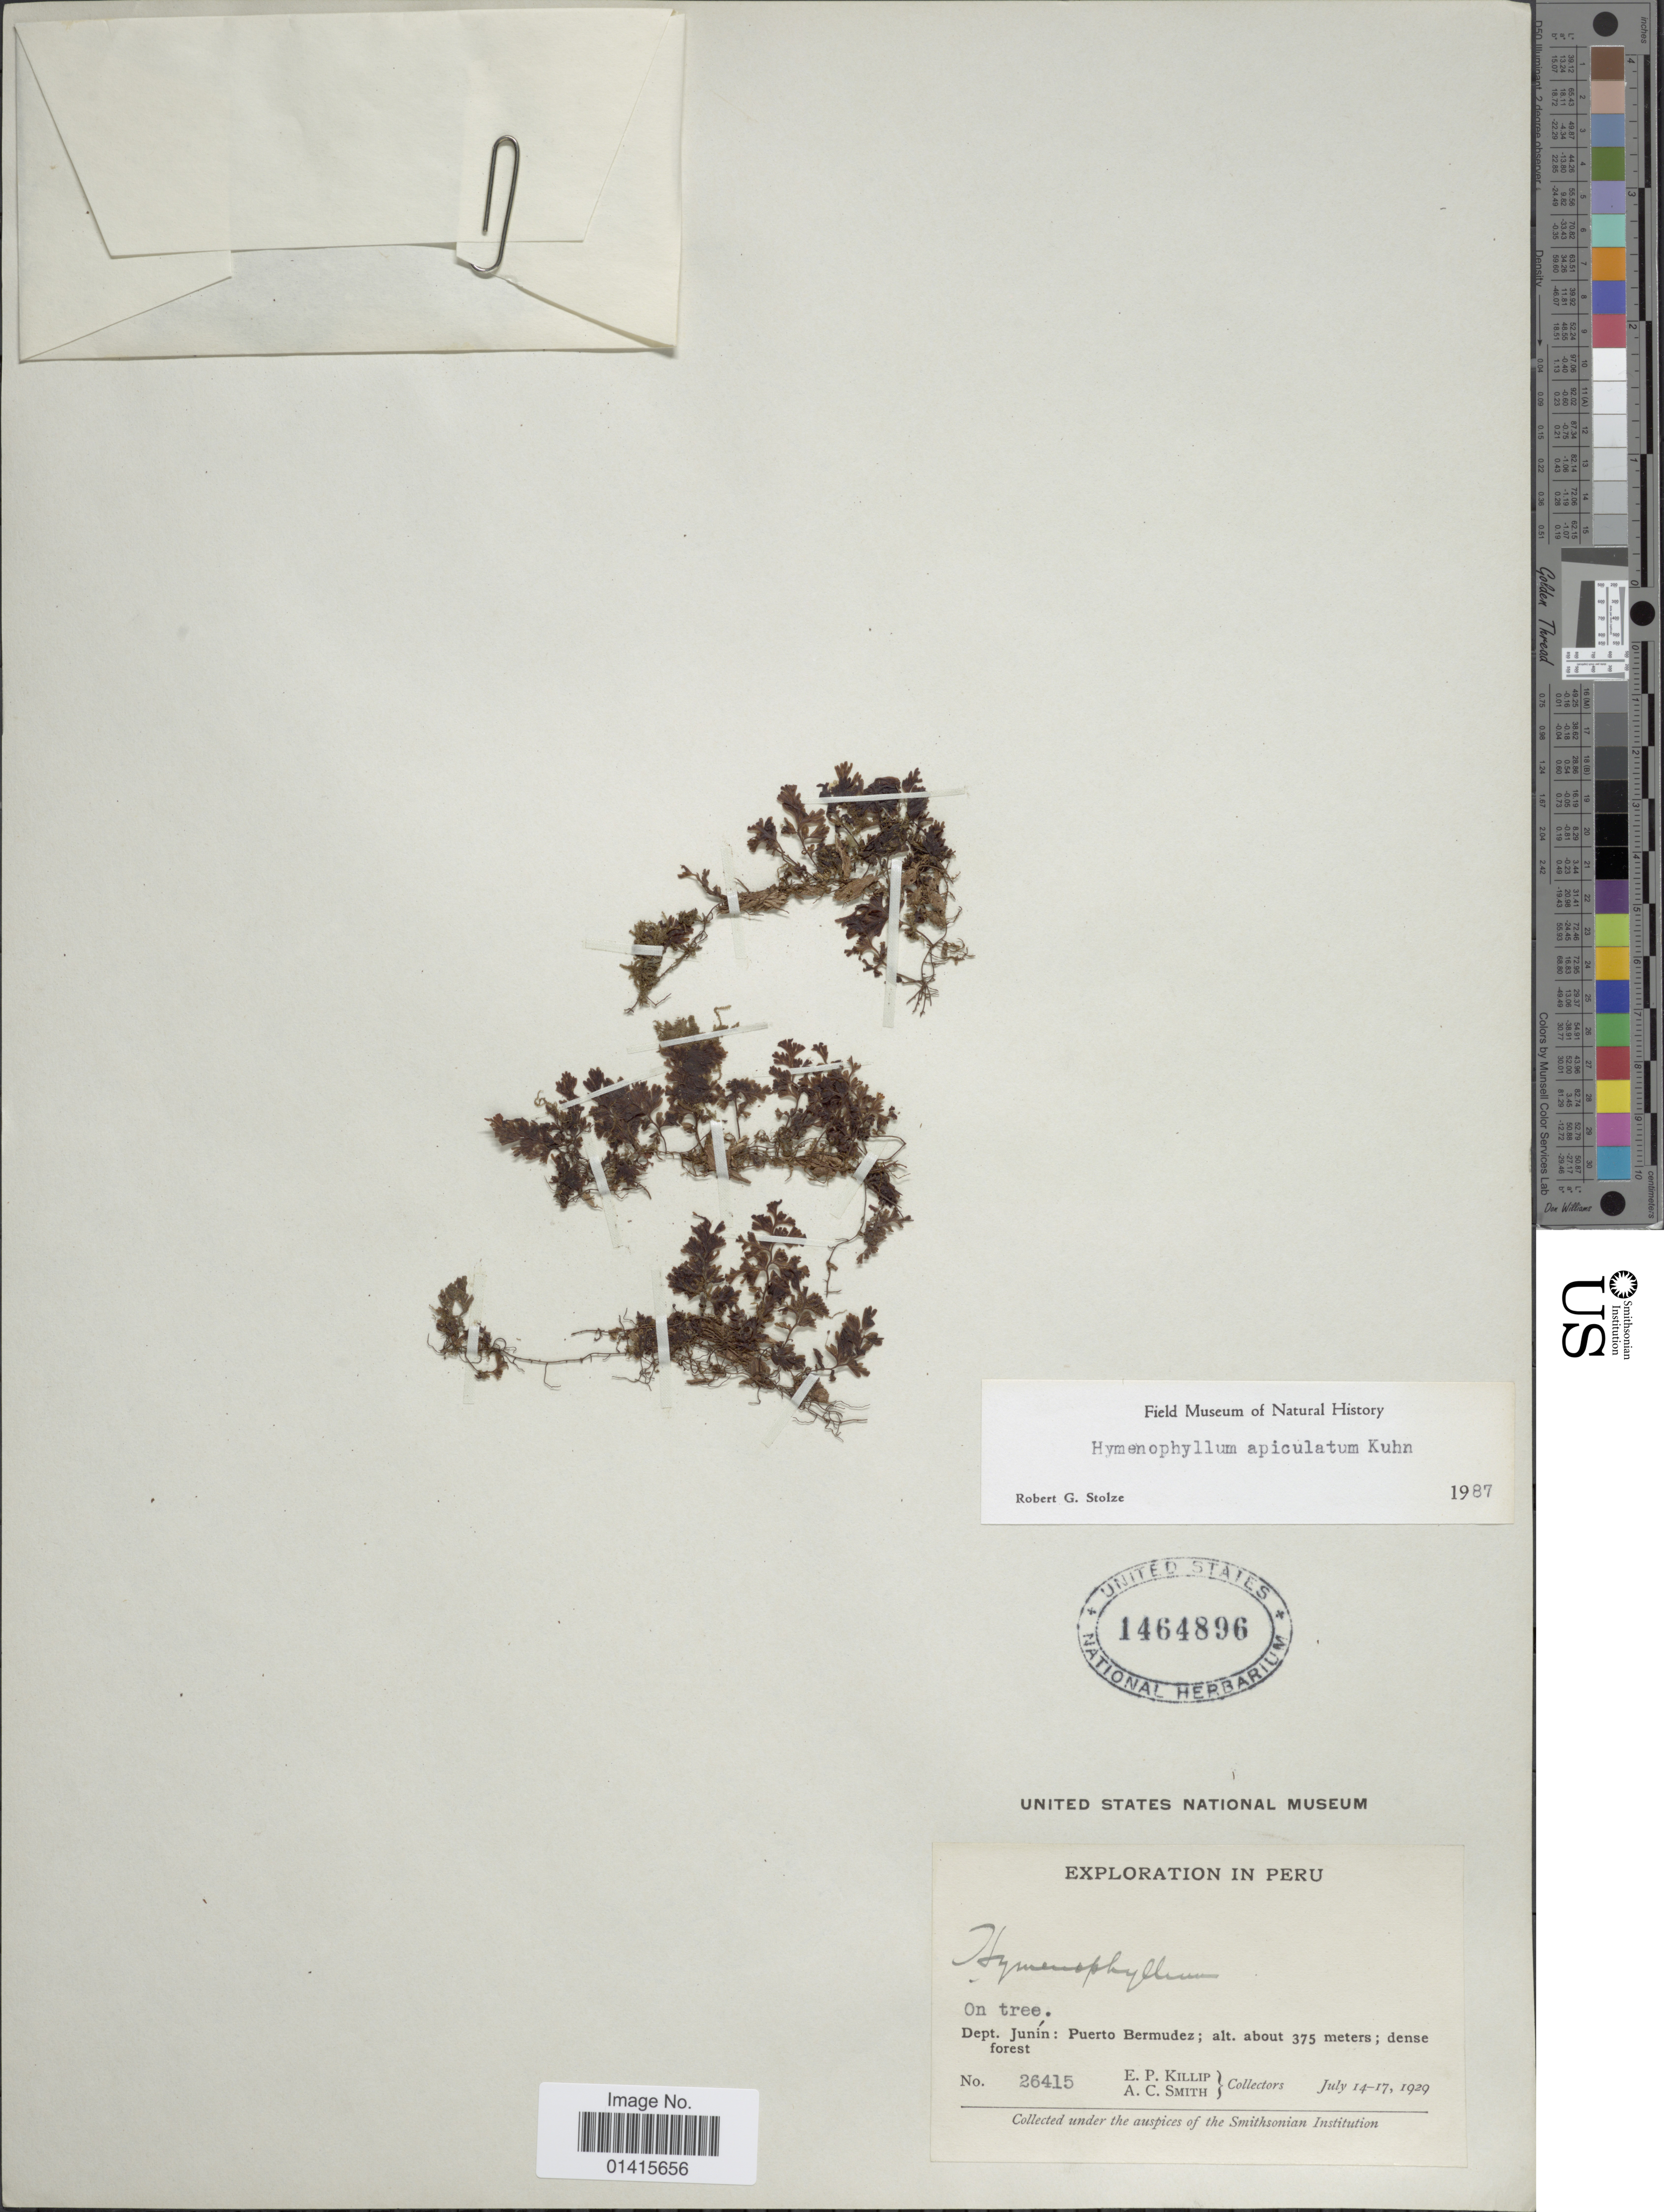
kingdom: Plantae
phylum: Tracheophyta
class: Polypodiopsida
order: Hymenophyllales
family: Hymenophyllaceae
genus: Hymenophyllum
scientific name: Hymenophyllum apiculatum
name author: Mett. ex Kuhn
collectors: E. P. Killip & A. C. Smith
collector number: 26415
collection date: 1929-07-14/1929-07-17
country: Peru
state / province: Junín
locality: Dept. Junin: Puerto Bermudez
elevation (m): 375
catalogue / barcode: US 1464896